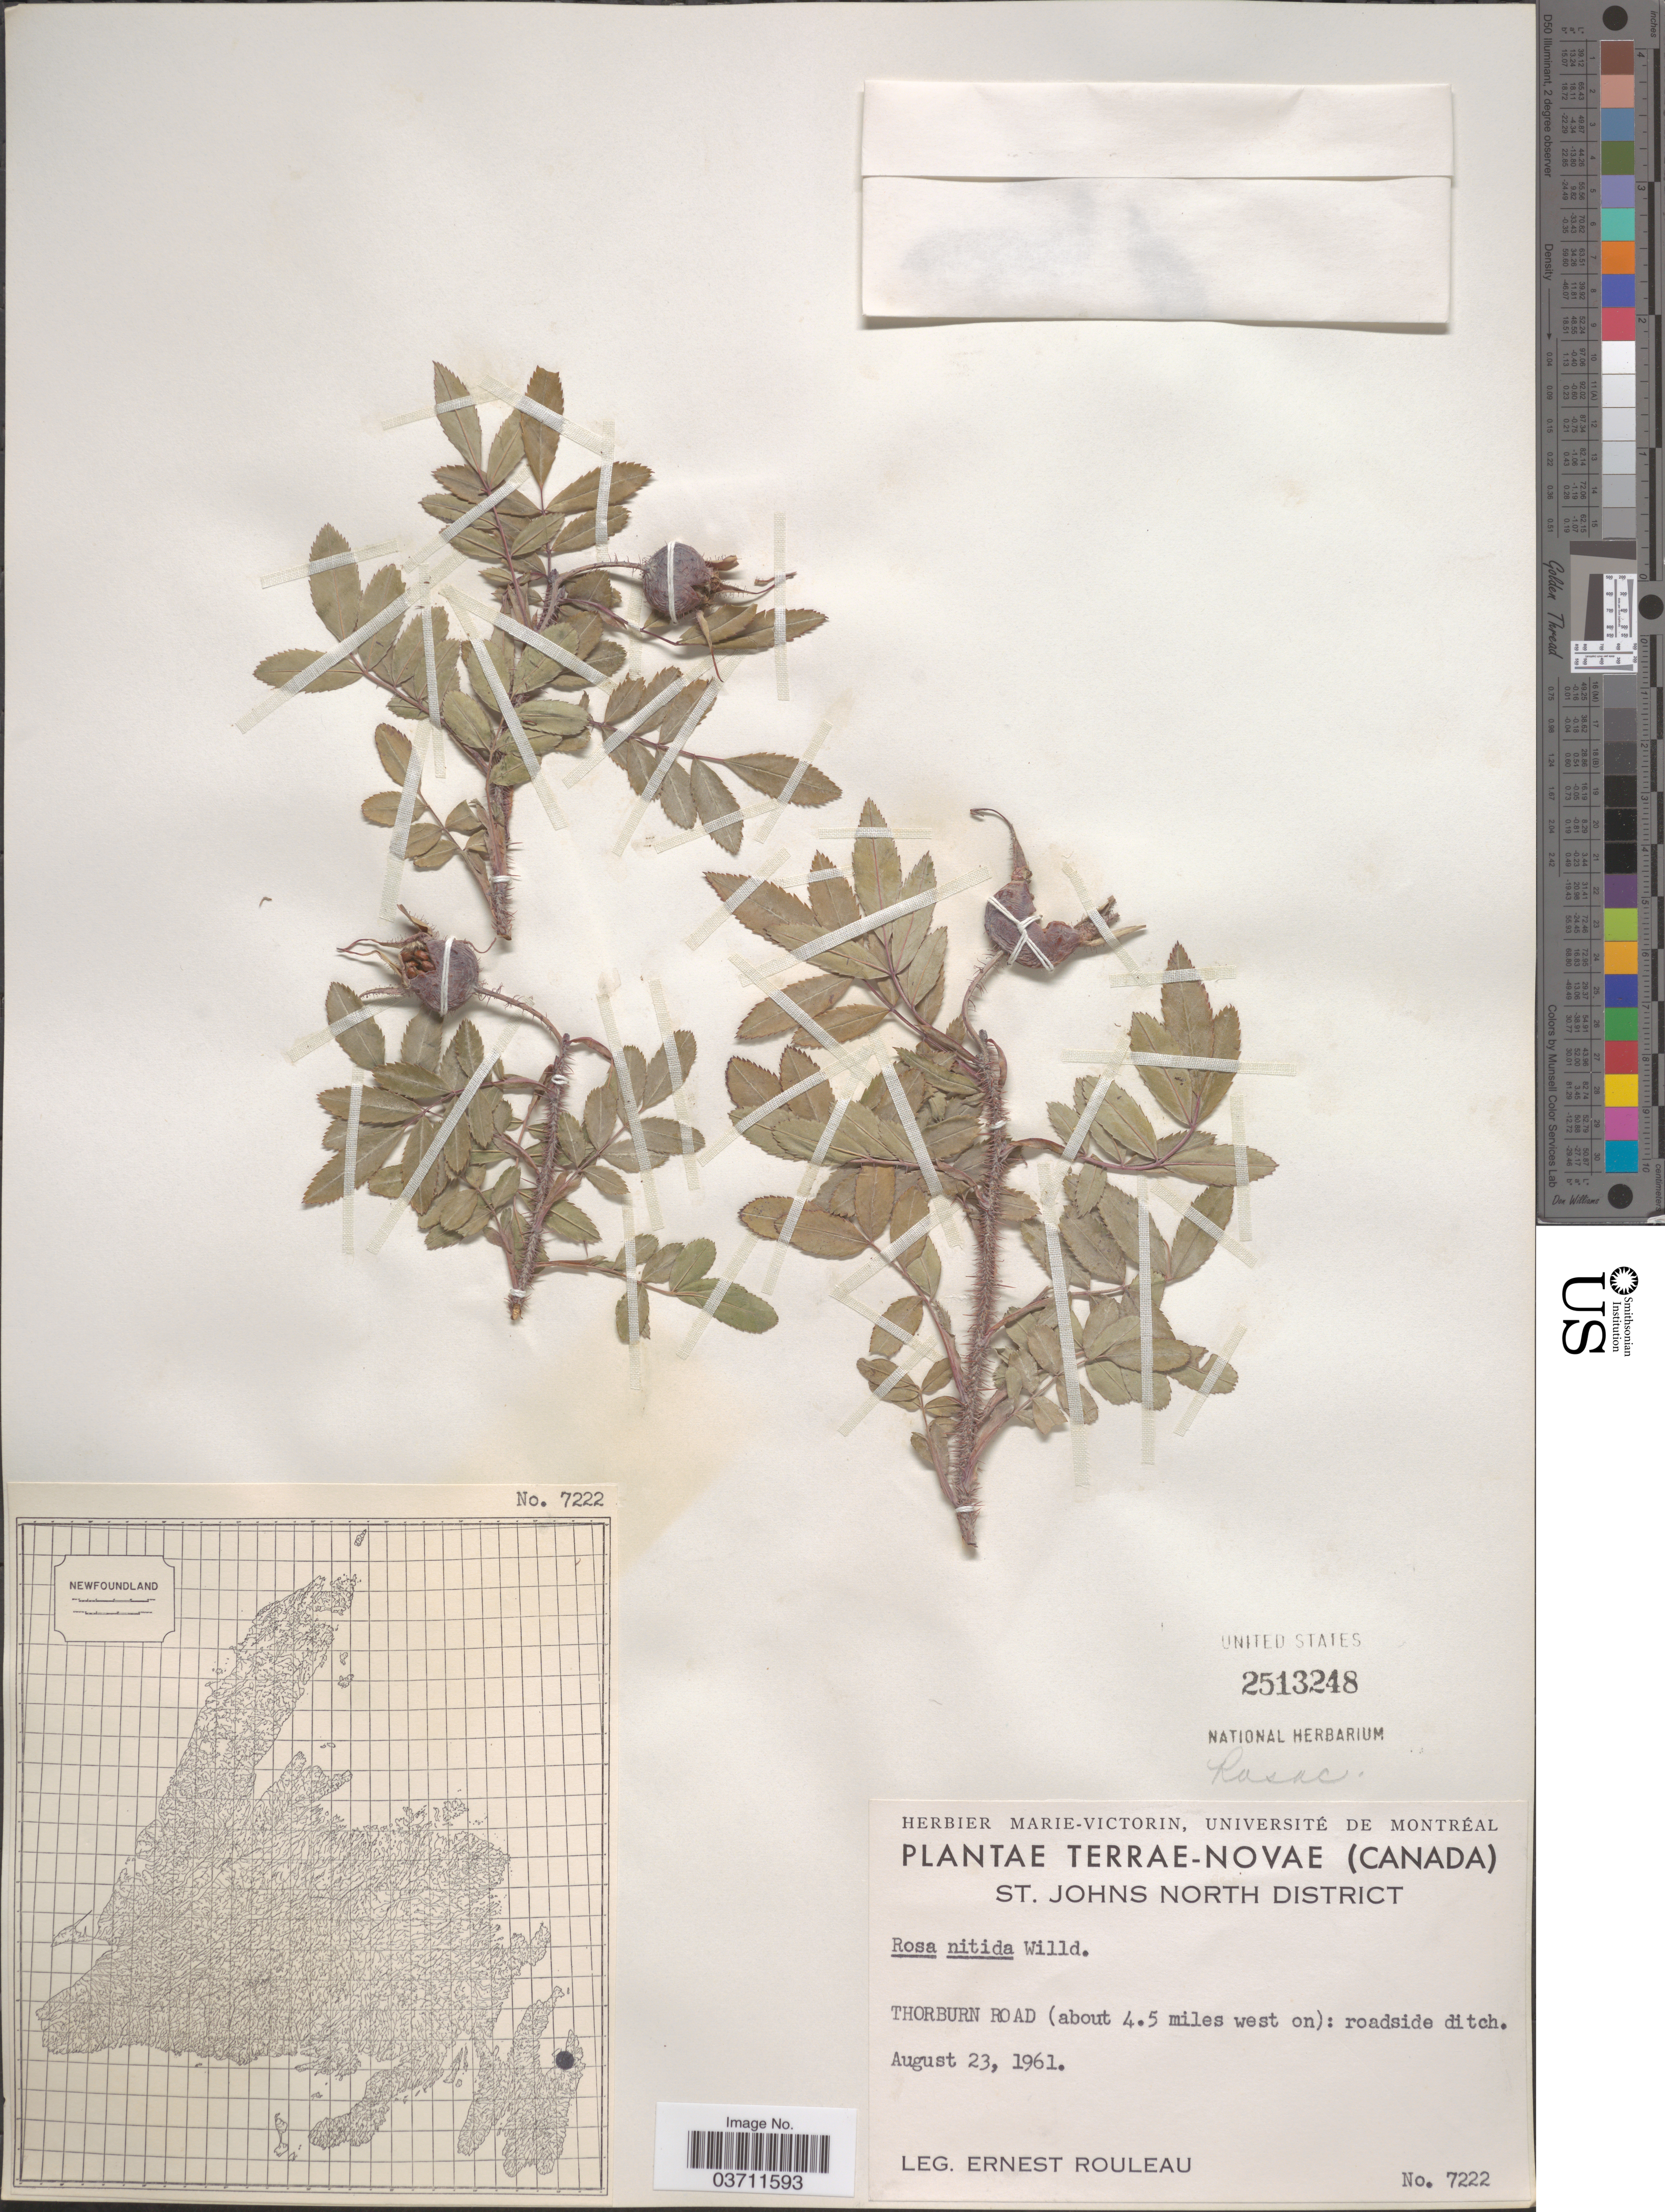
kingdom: Plantae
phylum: Tracheophyta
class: Magnoliopsida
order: Rosales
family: Rosaceae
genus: Rosa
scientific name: Rosa nitida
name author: Willd.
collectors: J. Rouleau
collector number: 7222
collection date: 1961-08-23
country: Canada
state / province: Newfoundland and Labrador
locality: Terrae-Novae. St. Johns North District. Thorburn Road (about 4.5 miles west on).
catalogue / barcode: US 2513248